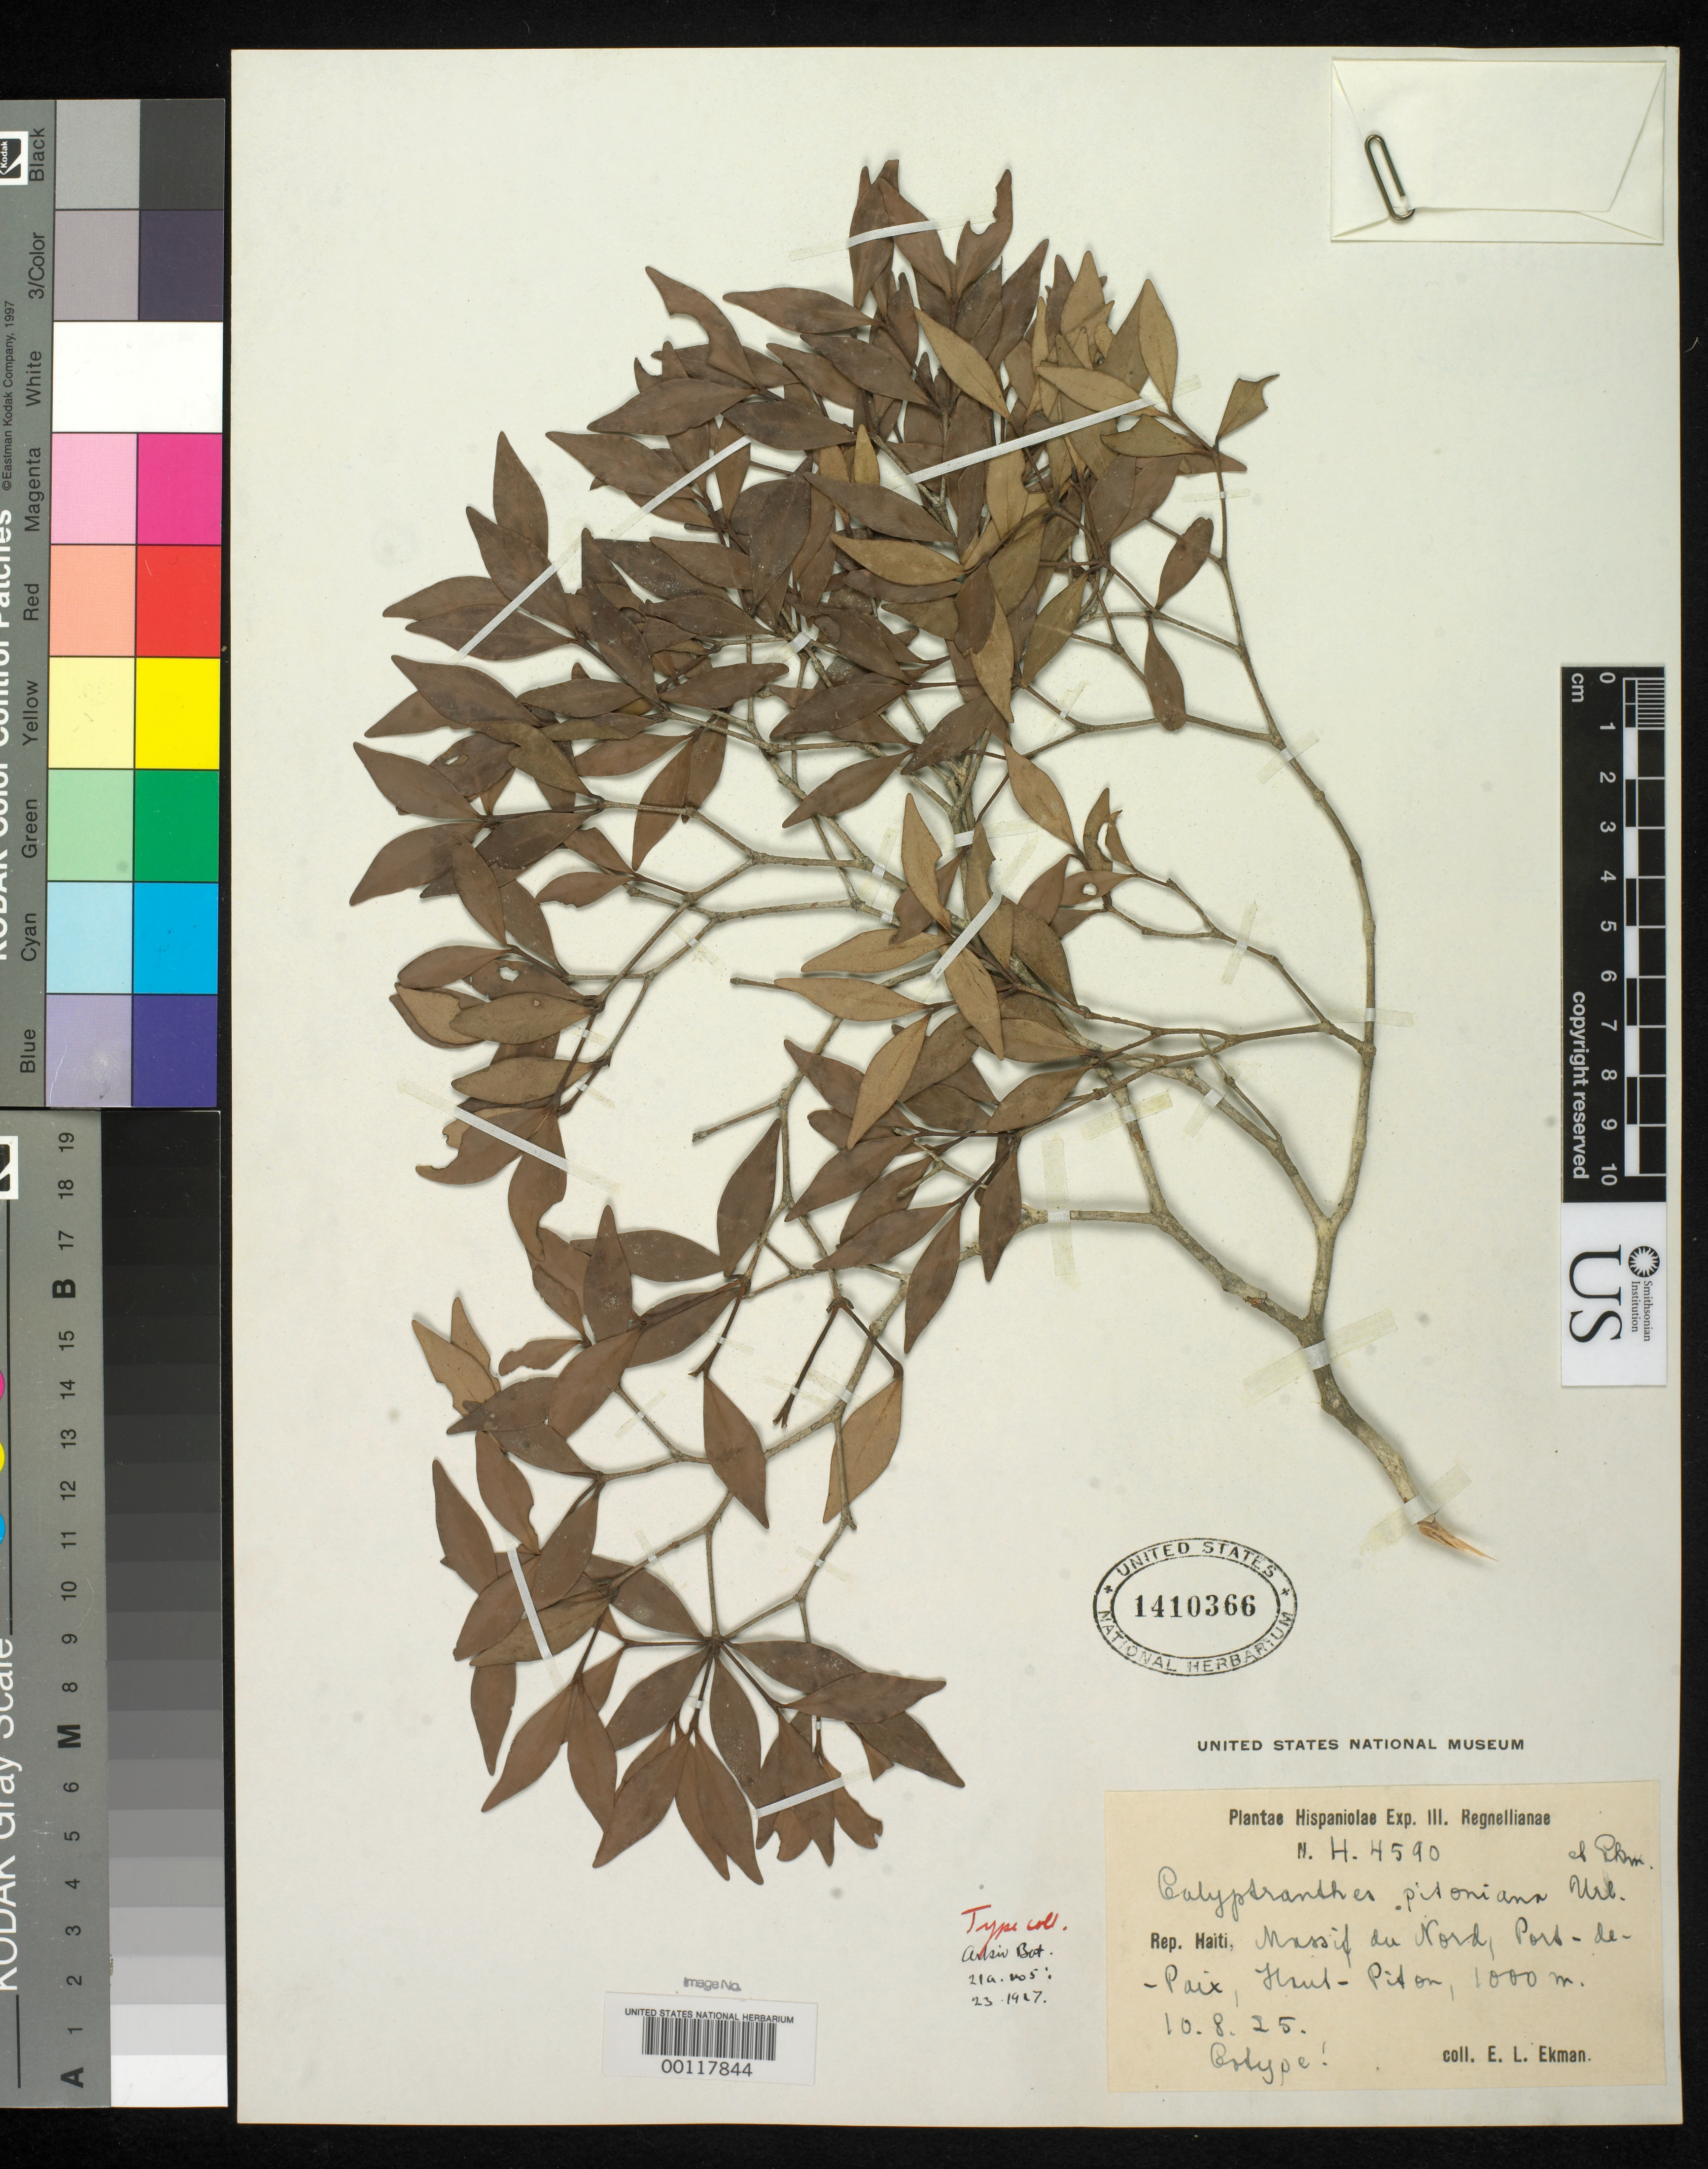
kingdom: Plantae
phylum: Tracheophyta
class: Magnoliopsida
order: Myrtales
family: Myrtaceae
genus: Calyptranthes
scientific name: Calyptranthes pitoniana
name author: Urb. & Ekman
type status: Isotype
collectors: E. L. Ekman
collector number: H 4590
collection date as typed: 10 Aug 1925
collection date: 1925-08-10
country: Haiti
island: Hispaniola Island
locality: Massif du Nord, prope Port-au-paix in haut Piton.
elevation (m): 1000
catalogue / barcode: US 1410366